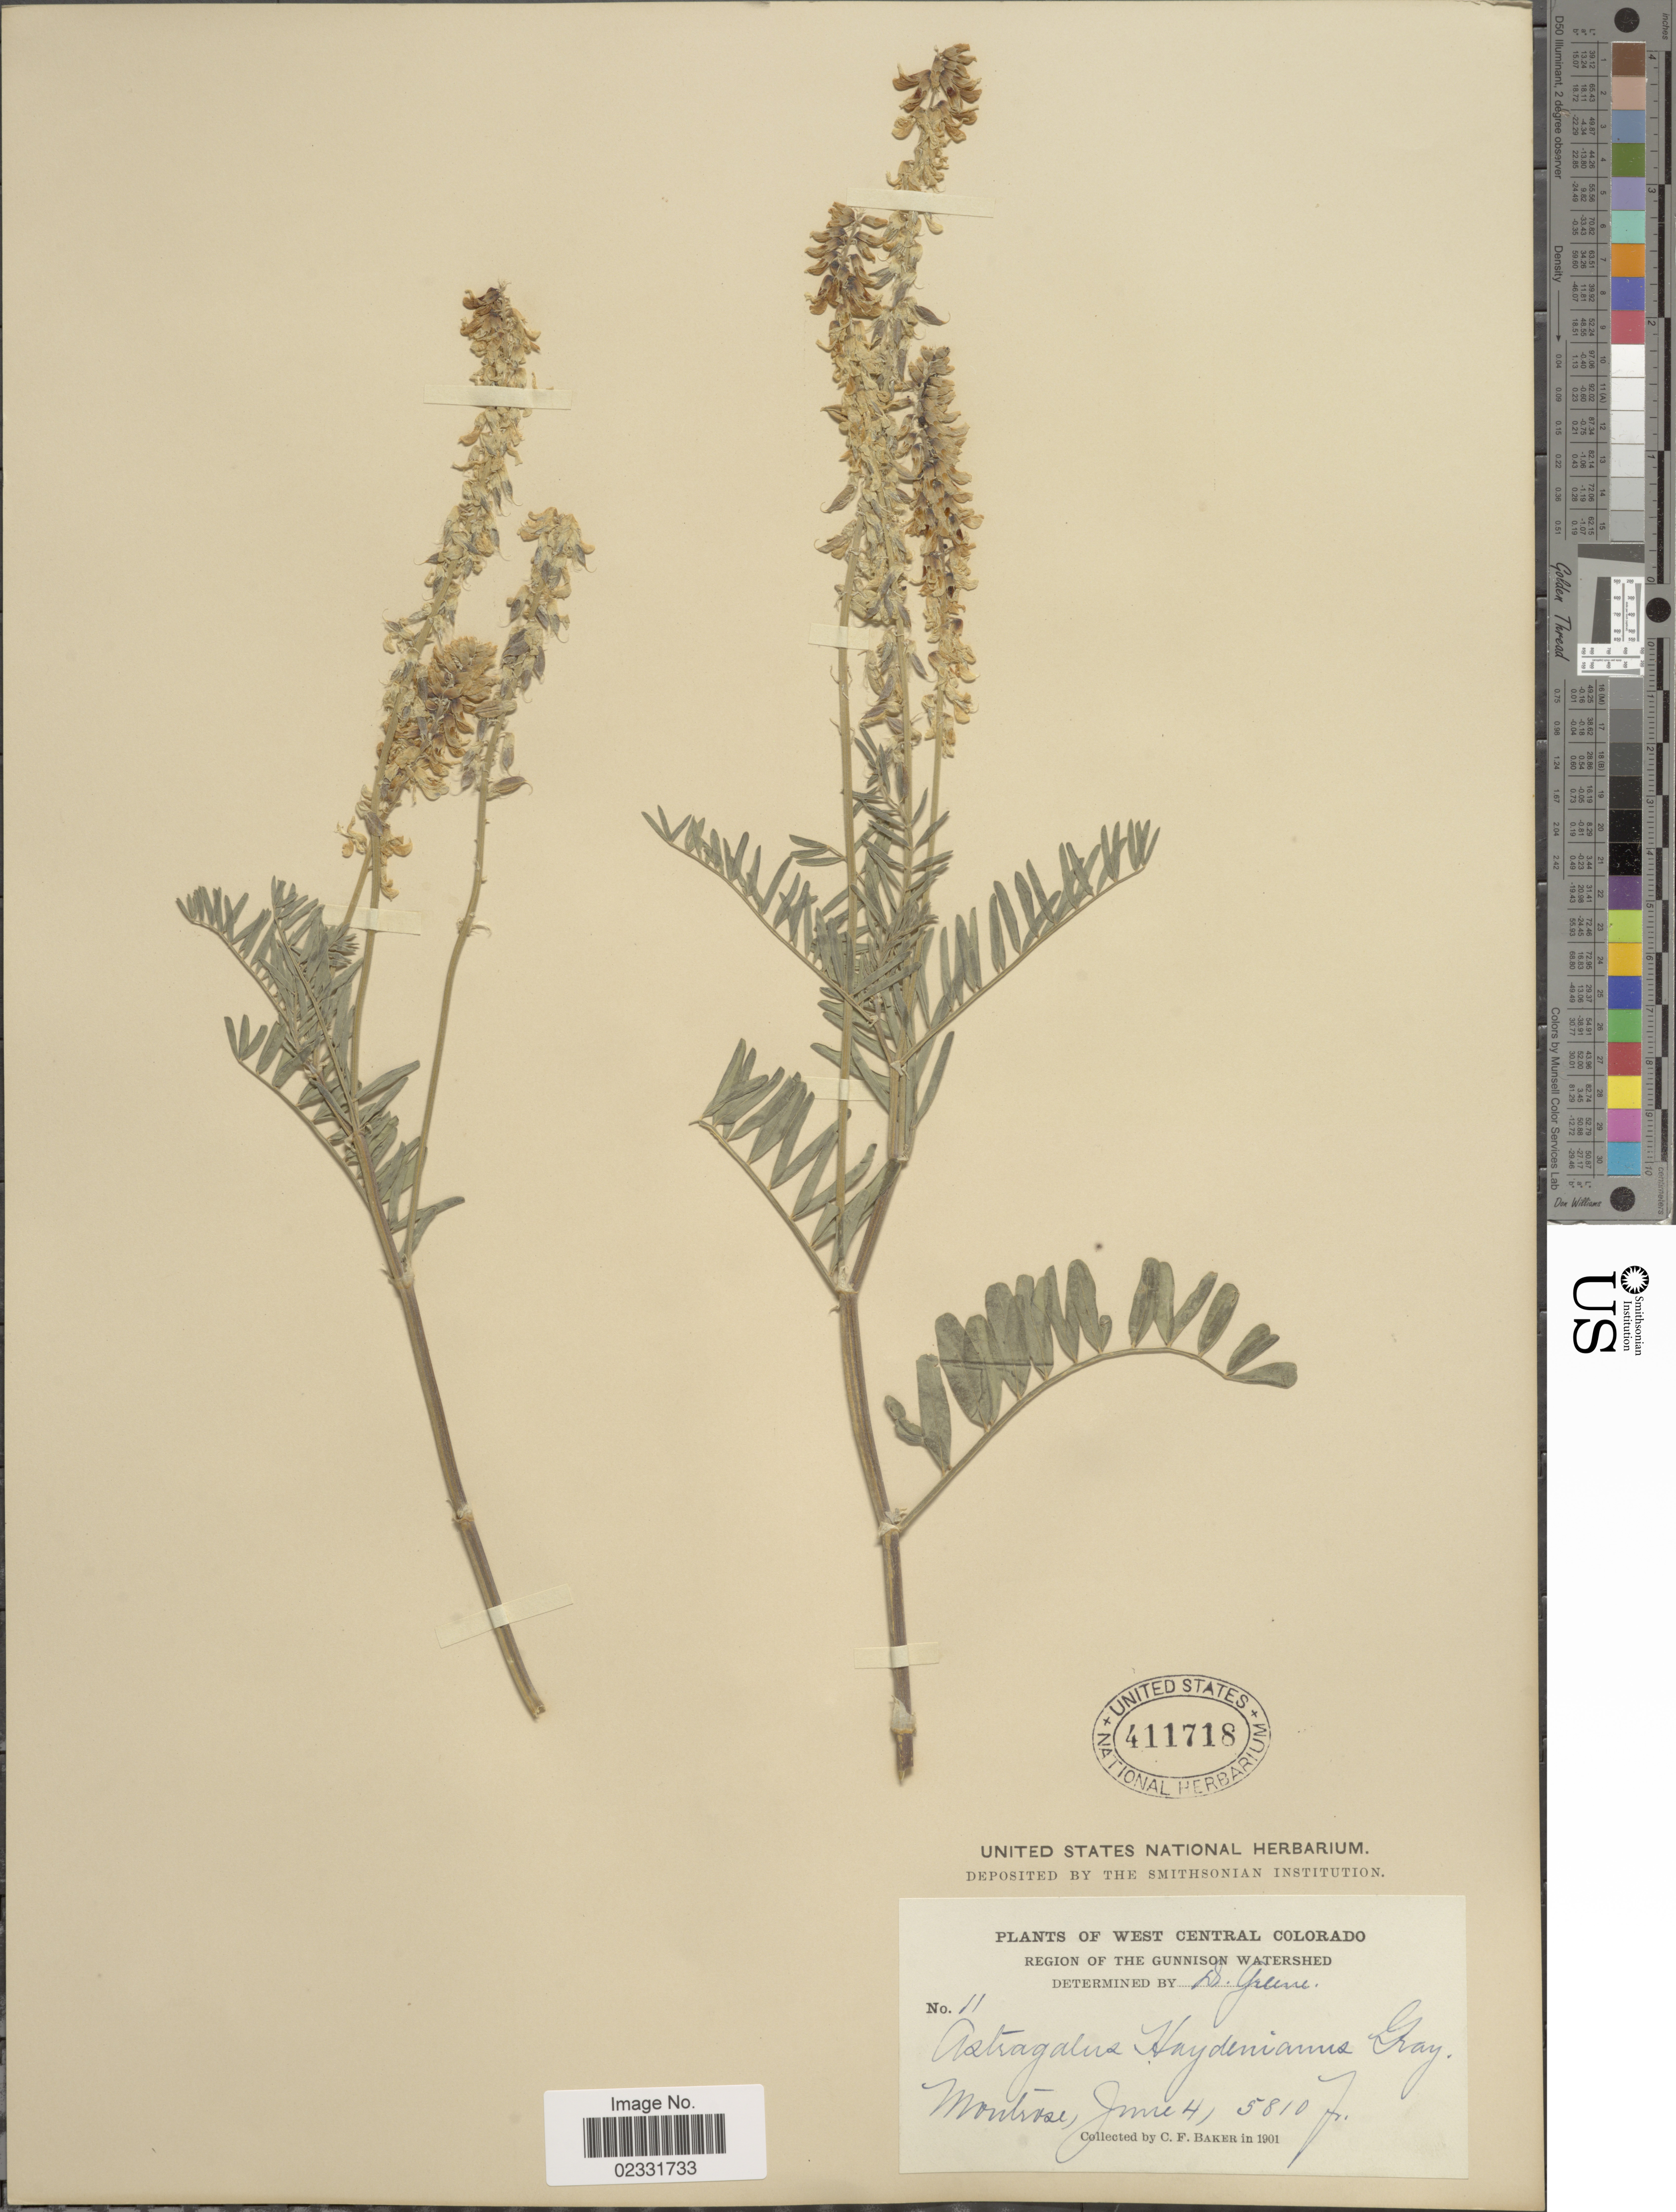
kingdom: Plantae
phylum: Tracheophyta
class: Magnoliopsida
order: Fabales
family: Fabaceae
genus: Astragalus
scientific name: Astragalus haydenianus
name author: A. Gray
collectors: C. F. Baker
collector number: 11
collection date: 1901-06-04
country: United States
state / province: Colorado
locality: West Central Colorado, Region of the Gunnison watershed, Montrose.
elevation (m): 1771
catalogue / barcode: US 411718